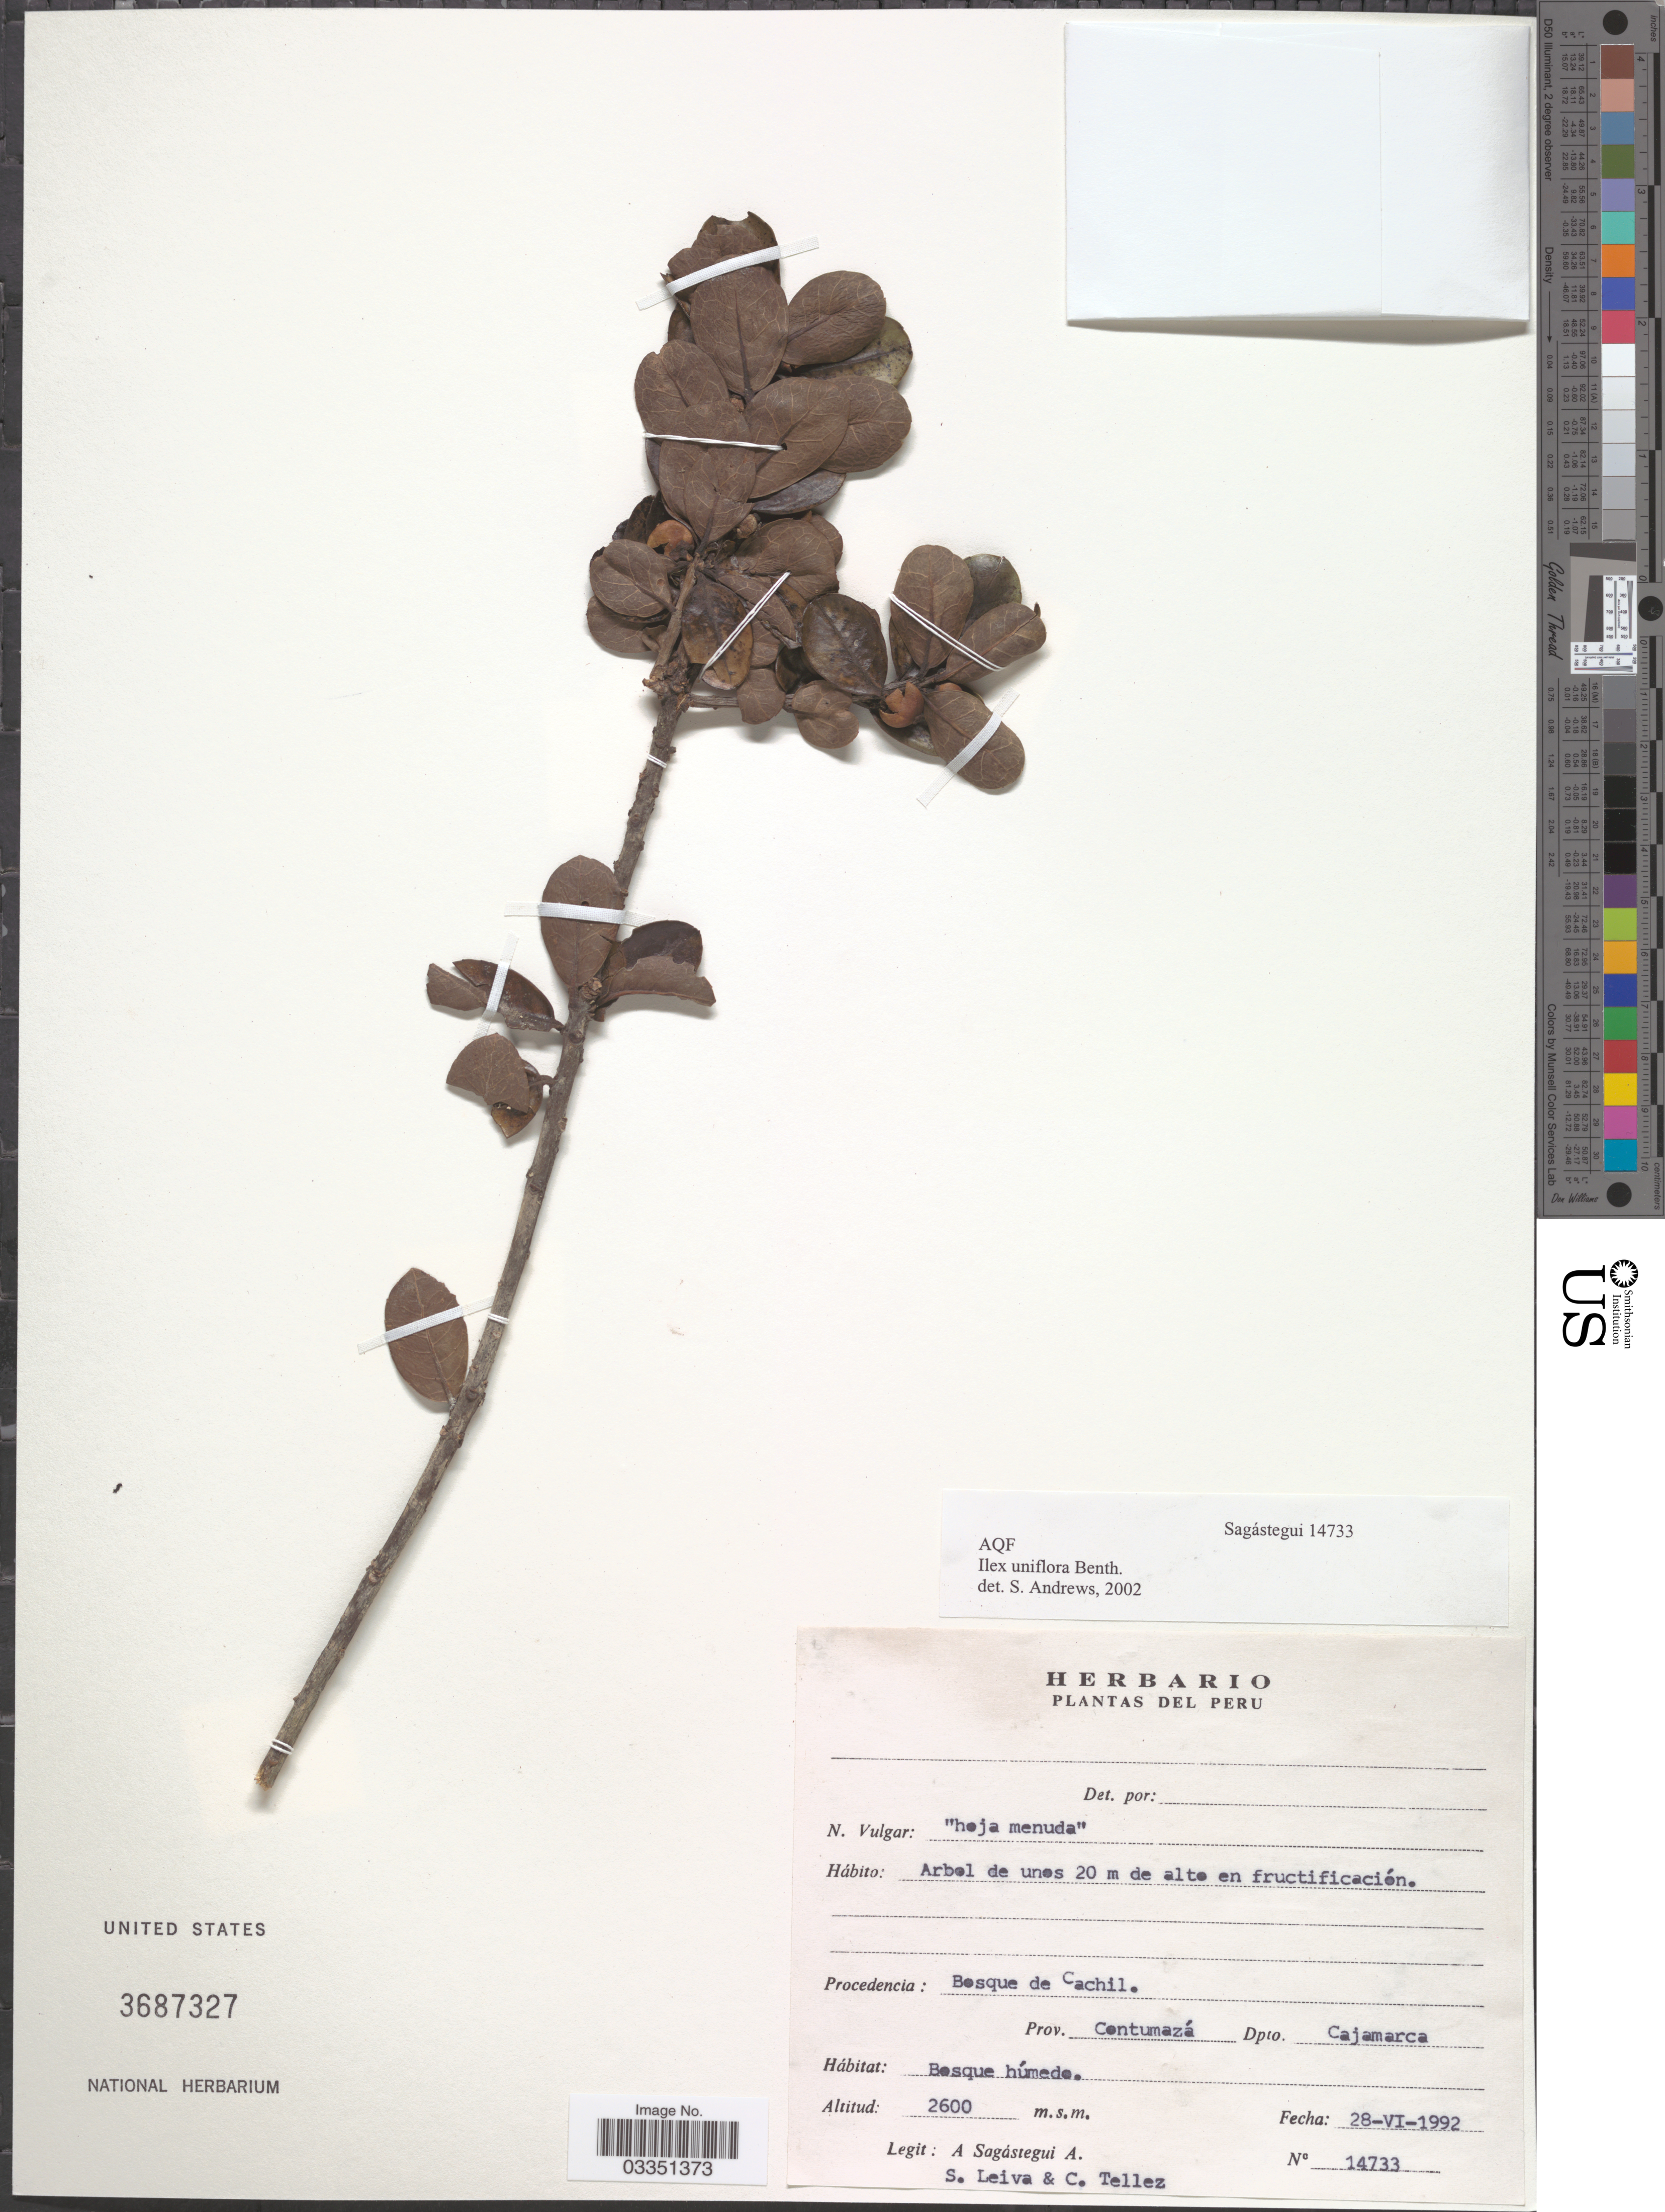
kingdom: Plantae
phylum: Tracheophyta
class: Magnoliopsida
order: Aquifoliales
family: Aquifoliaceae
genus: Ilex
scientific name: Ilex uniflora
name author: Fawc. & Rendle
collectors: A. Sagástegui A., S. Leiva & C. Téllez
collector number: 14733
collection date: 1992-06-28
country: Peru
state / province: Cajamarca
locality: Procedencia: Bosque de Cachil. Prov. Contumazá. Dpto. Cajamarca.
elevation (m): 2600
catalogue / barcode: US 3687327